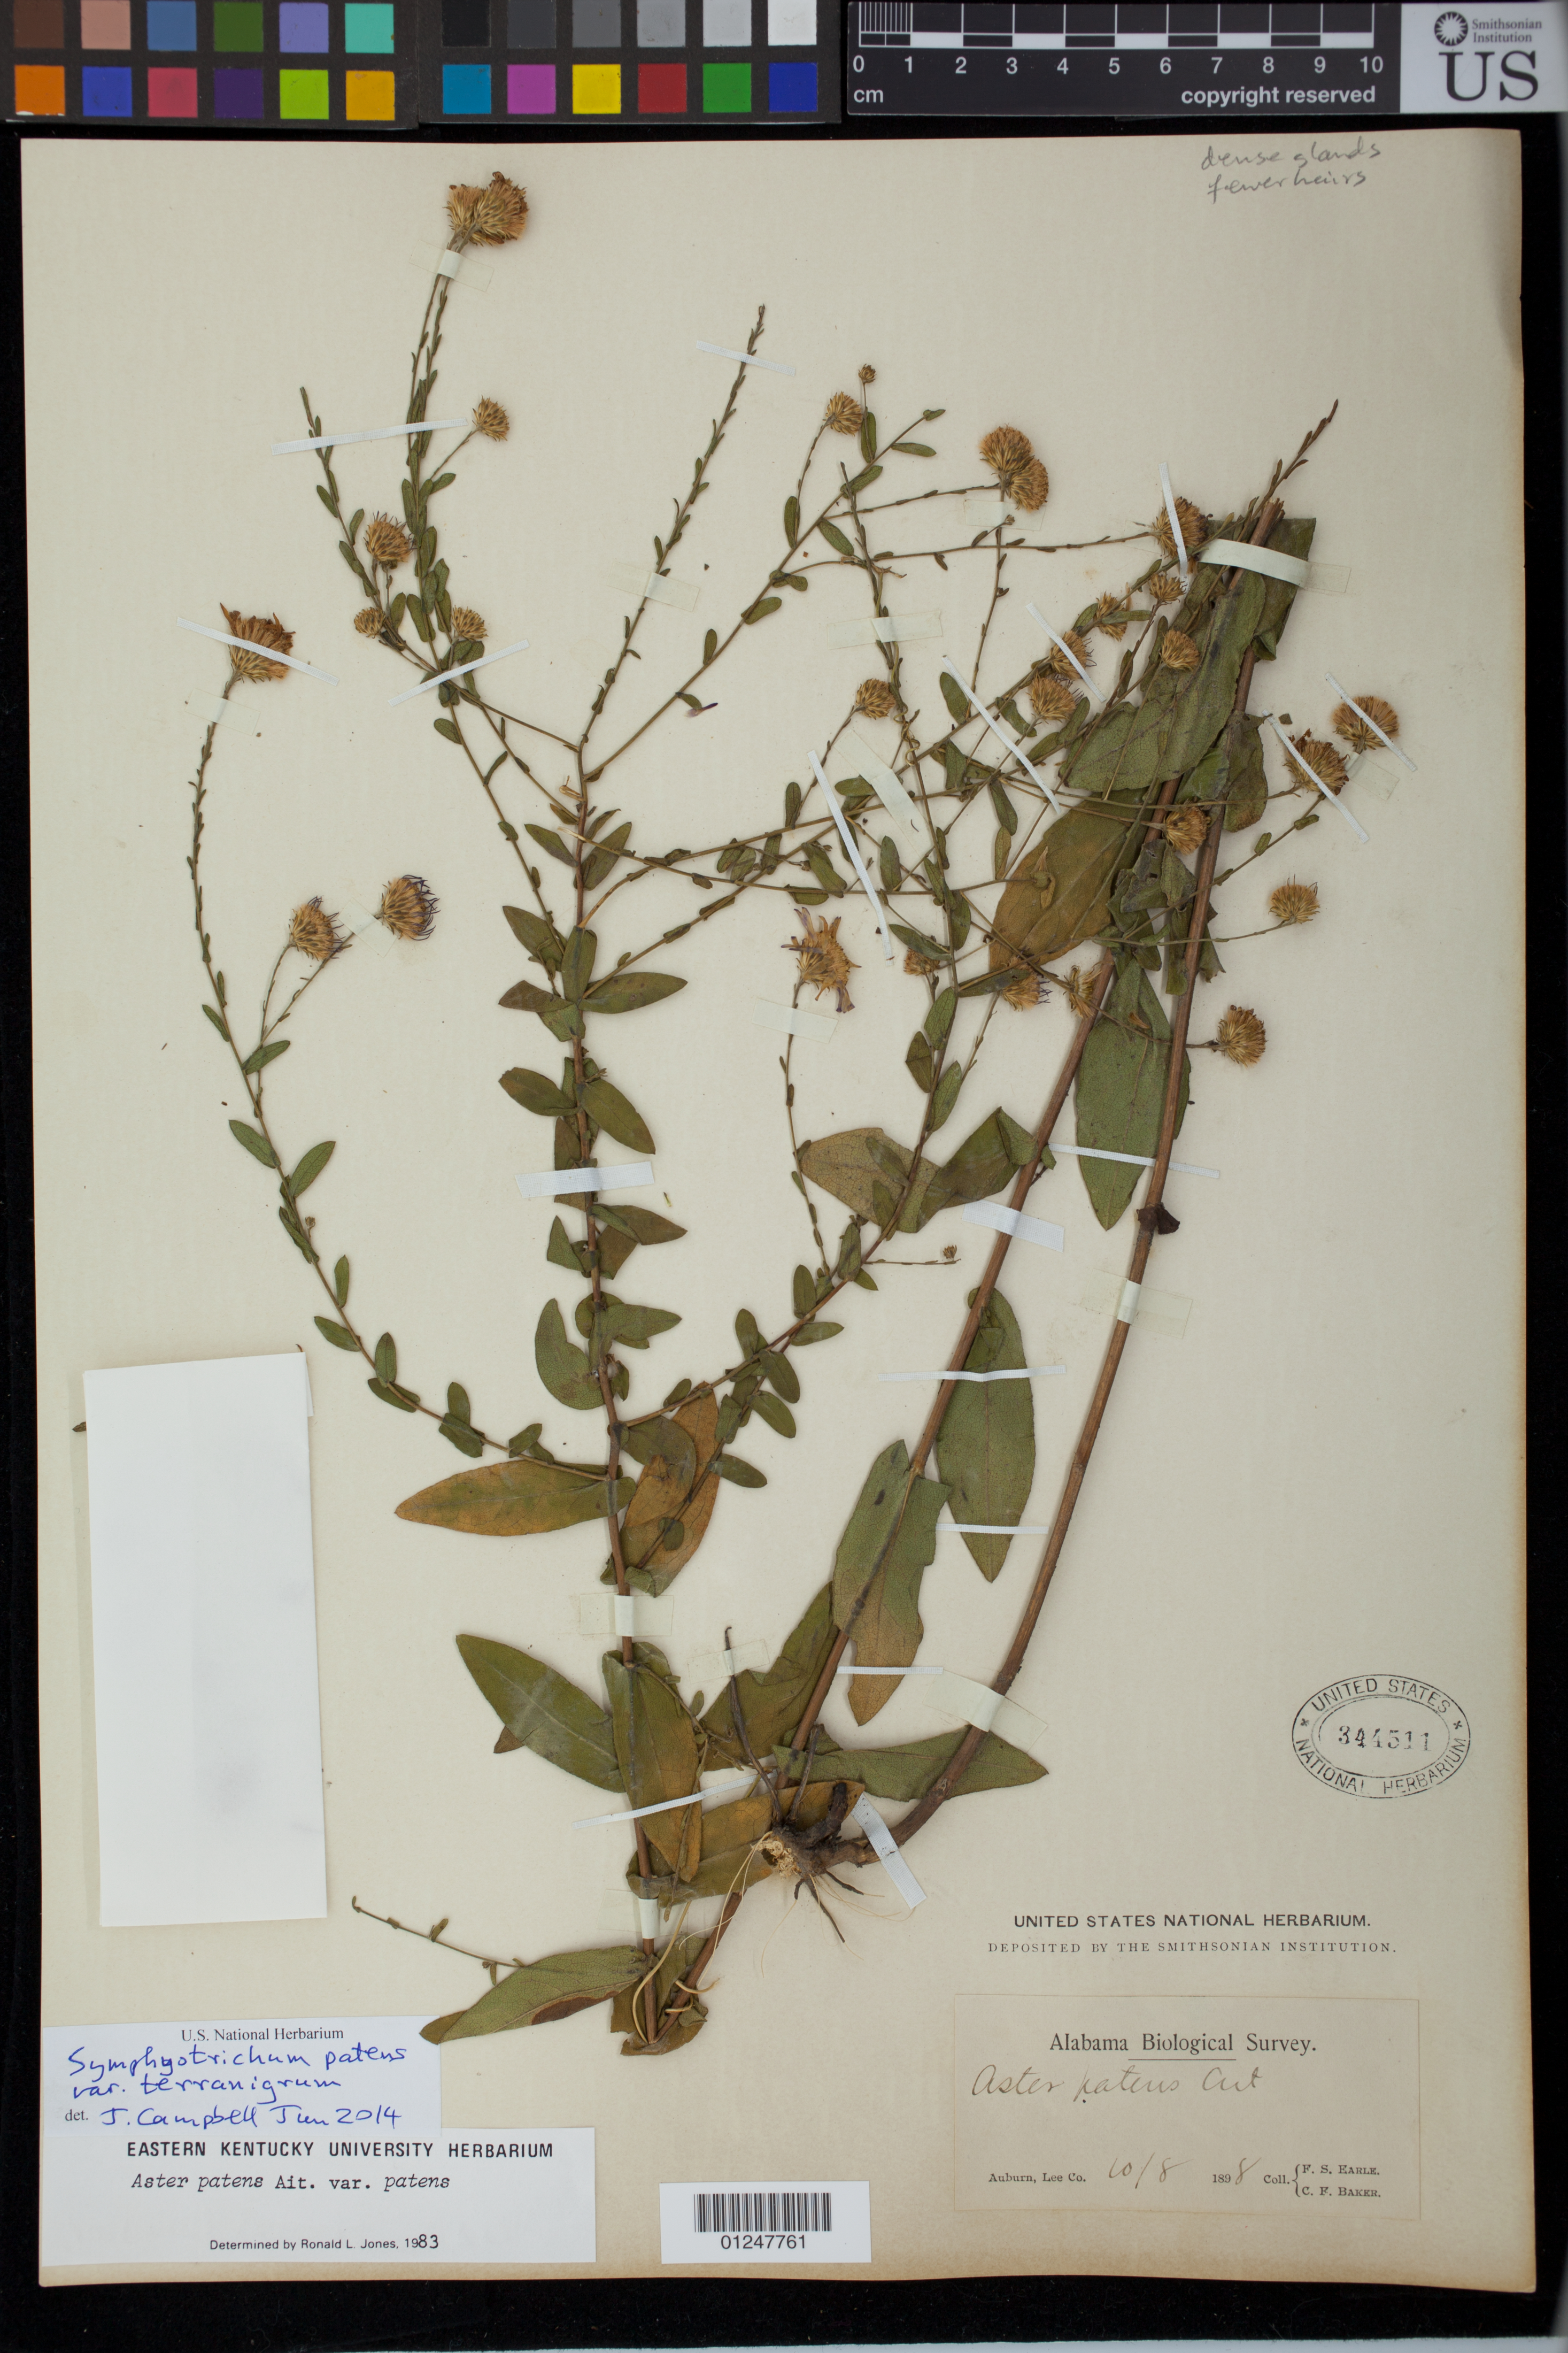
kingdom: Plantae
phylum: Tracheophyta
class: Magnoliopsida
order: Asterales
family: Asteraceae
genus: Symphyotrichum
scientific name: Symphyotrichum patens var. terranigrum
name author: J.J.N. Campb. & W.R. Seymour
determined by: Campbell, J.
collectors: F. S. Earle & C. F. Baker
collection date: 1898-08-10 or 1898-10-08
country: United States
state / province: Alabama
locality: Auburn, Lee Co.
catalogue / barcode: US 344511